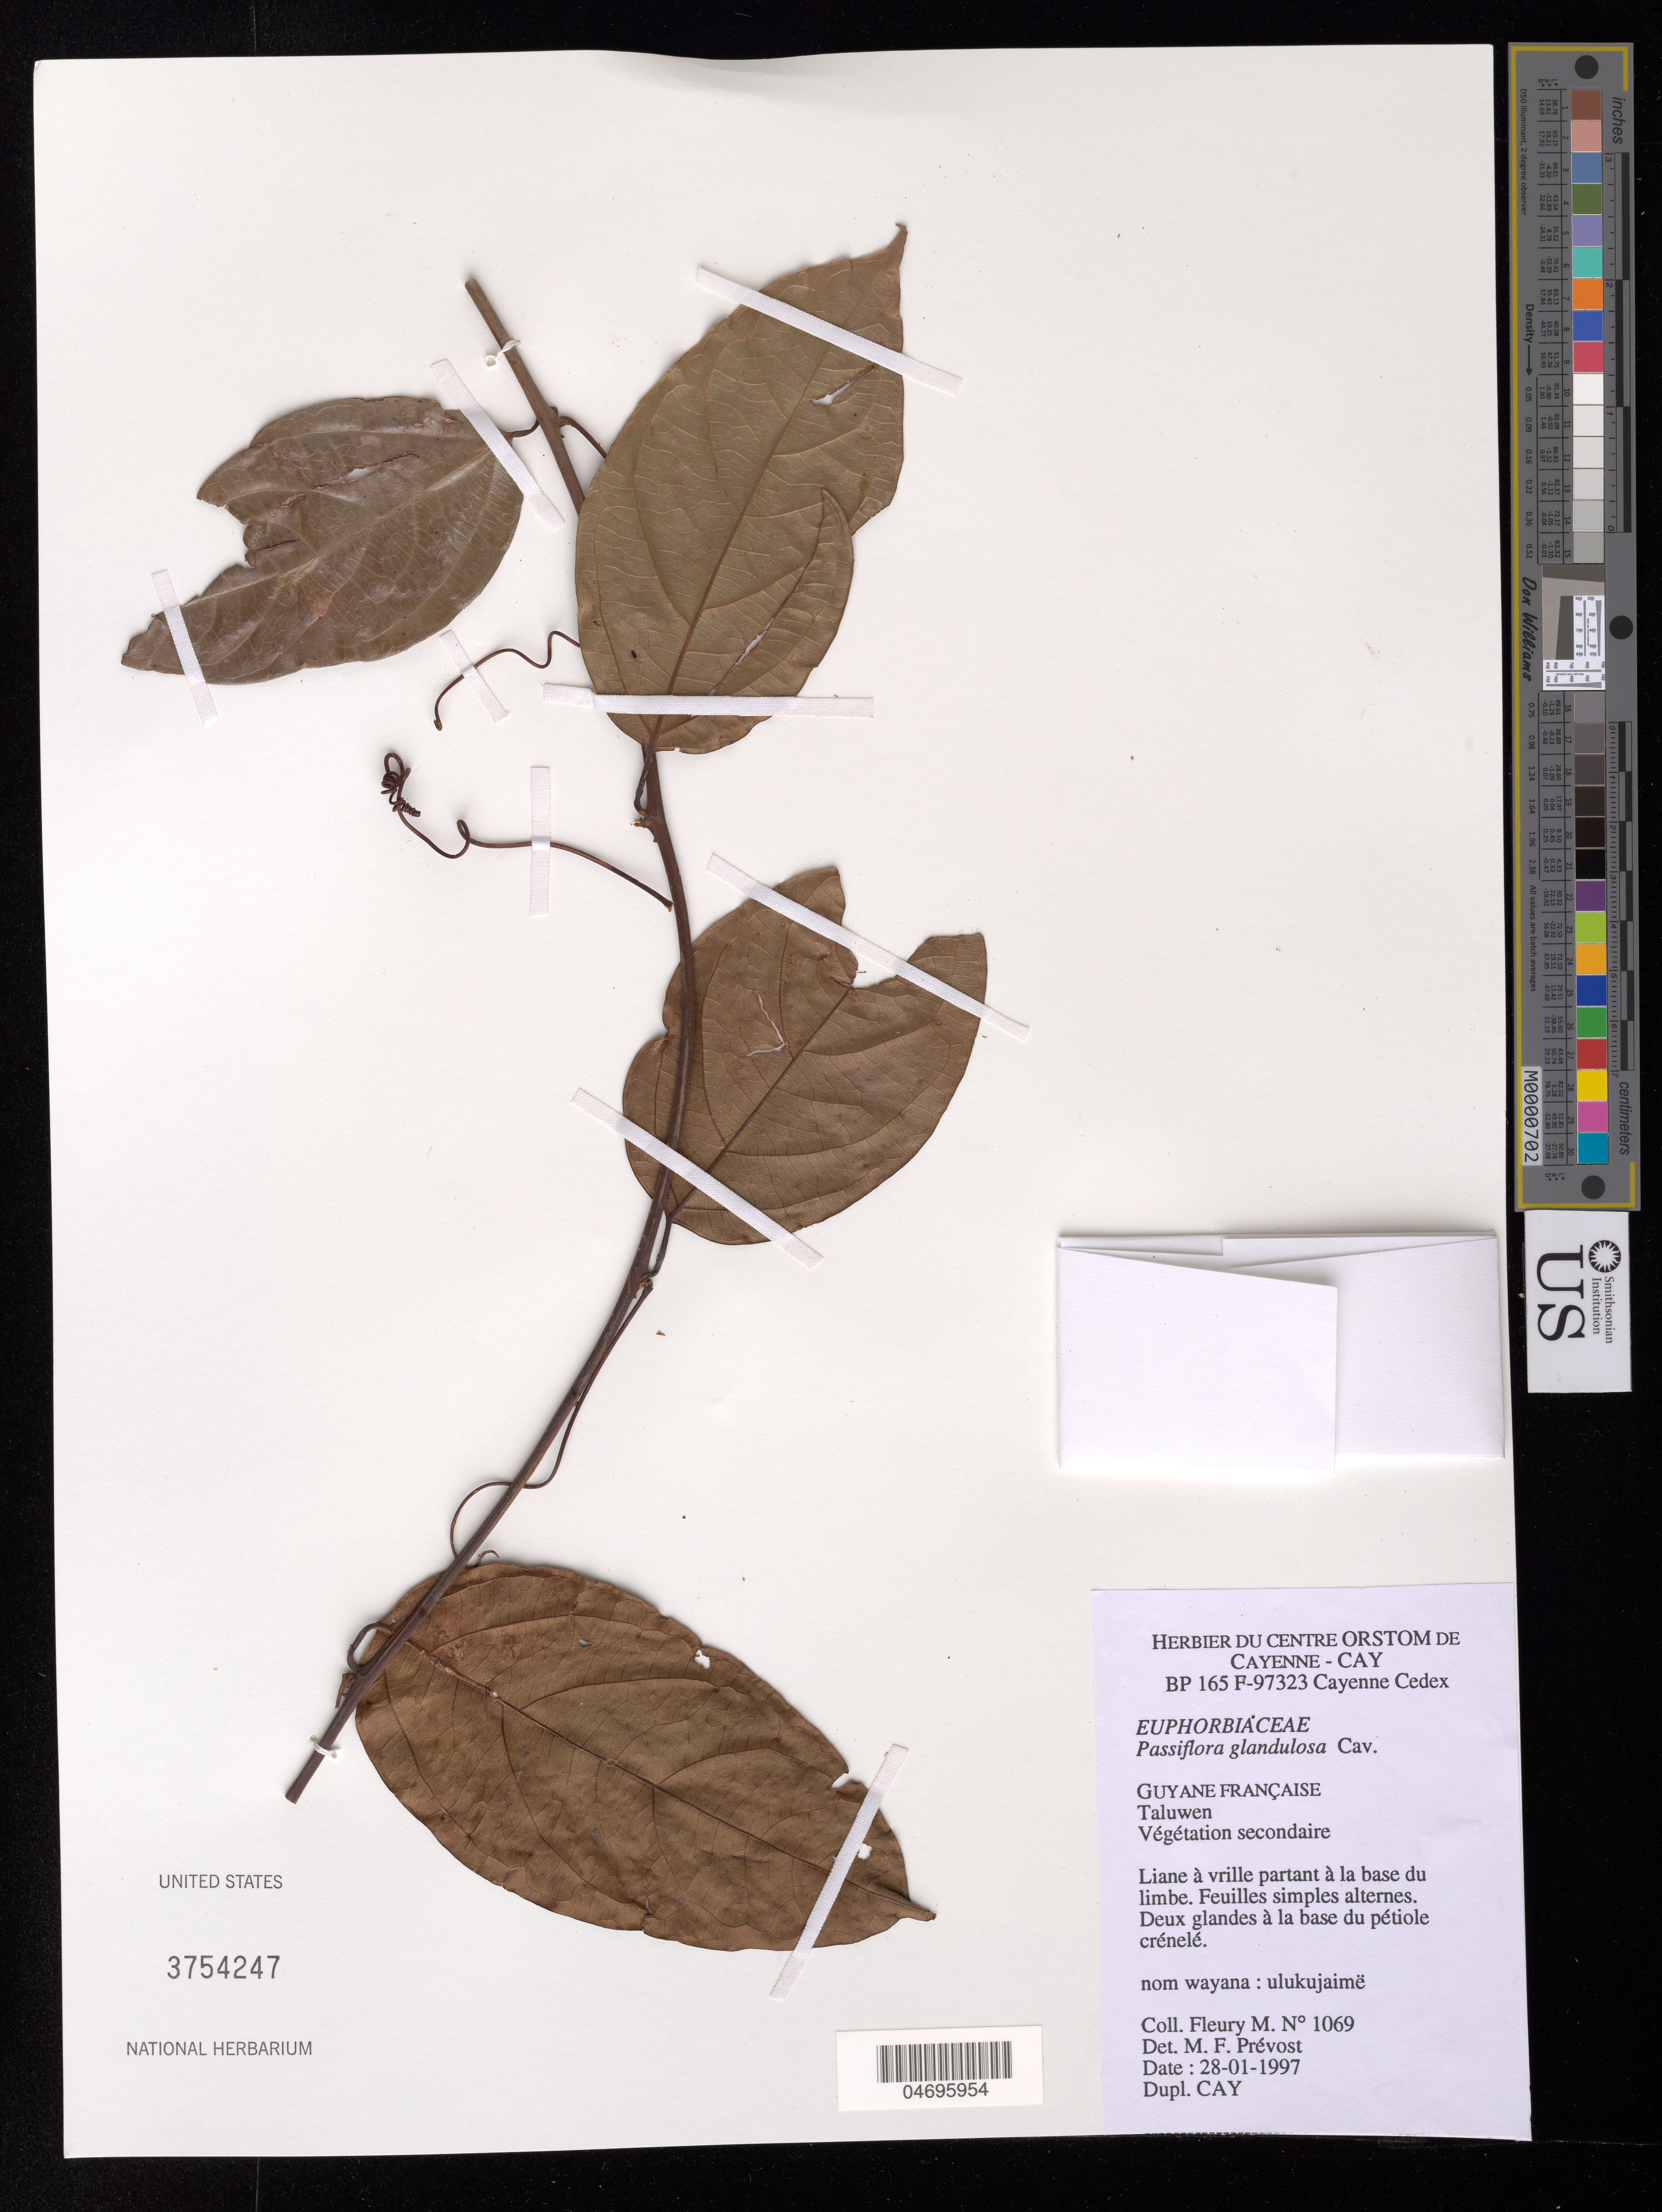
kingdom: Plantae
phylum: Tracheophyta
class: Magnoliopsida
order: Malpighiales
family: Passifloraceae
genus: Passiflora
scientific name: Passiflora glandulosa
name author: Cav.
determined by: Prévost, M.-F.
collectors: M. Fleury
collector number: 1069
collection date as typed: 28-Jan-97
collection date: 1997-01-28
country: French Guiana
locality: Taluwen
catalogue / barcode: US 3754247